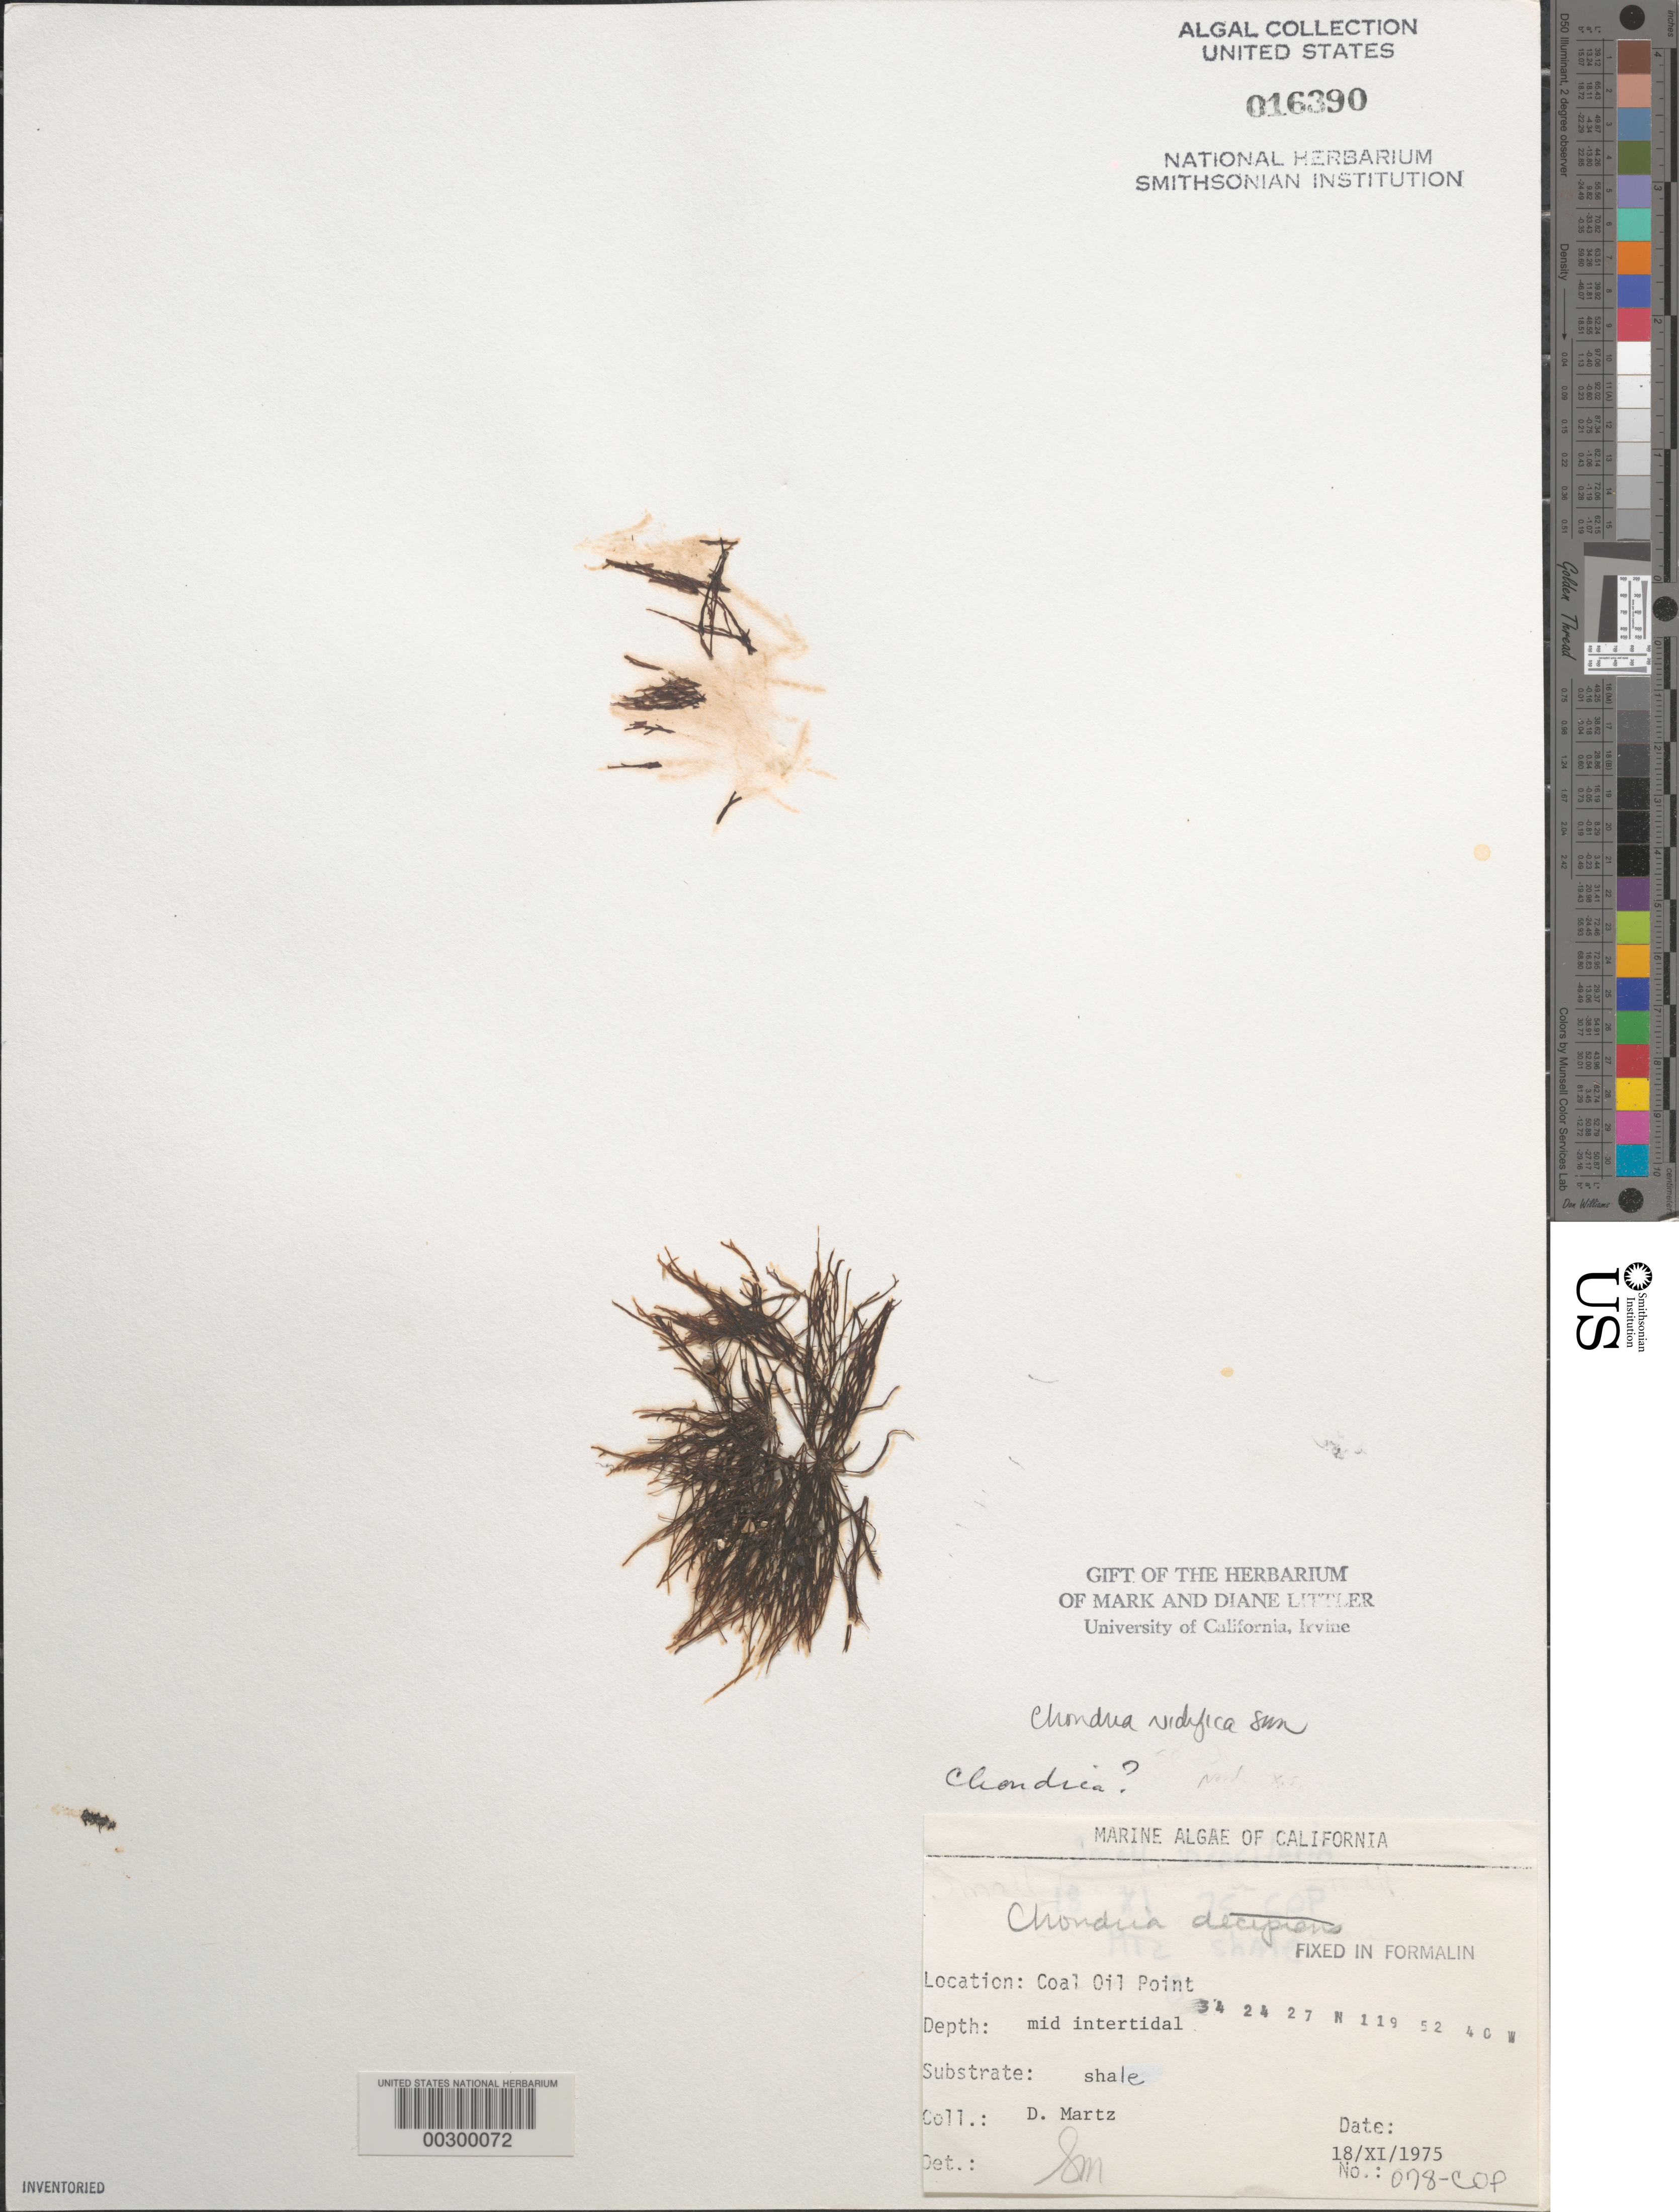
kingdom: Plantae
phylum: Rhodophyta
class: Florideophyceae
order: Ceramiales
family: Rhodomelaceae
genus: Neochondria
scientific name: Neochondria nidifica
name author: (Harvey) Sutti et al.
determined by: Algae name updating Project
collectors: D. Martz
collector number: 078-cop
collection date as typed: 18 Nov 1975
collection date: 1975-11-18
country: United States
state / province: California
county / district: Santa Barbara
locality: Coal Oil Point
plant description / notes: BLM-SOCALBIGHT Rocky Intertidal Survey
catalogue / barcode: US 16390